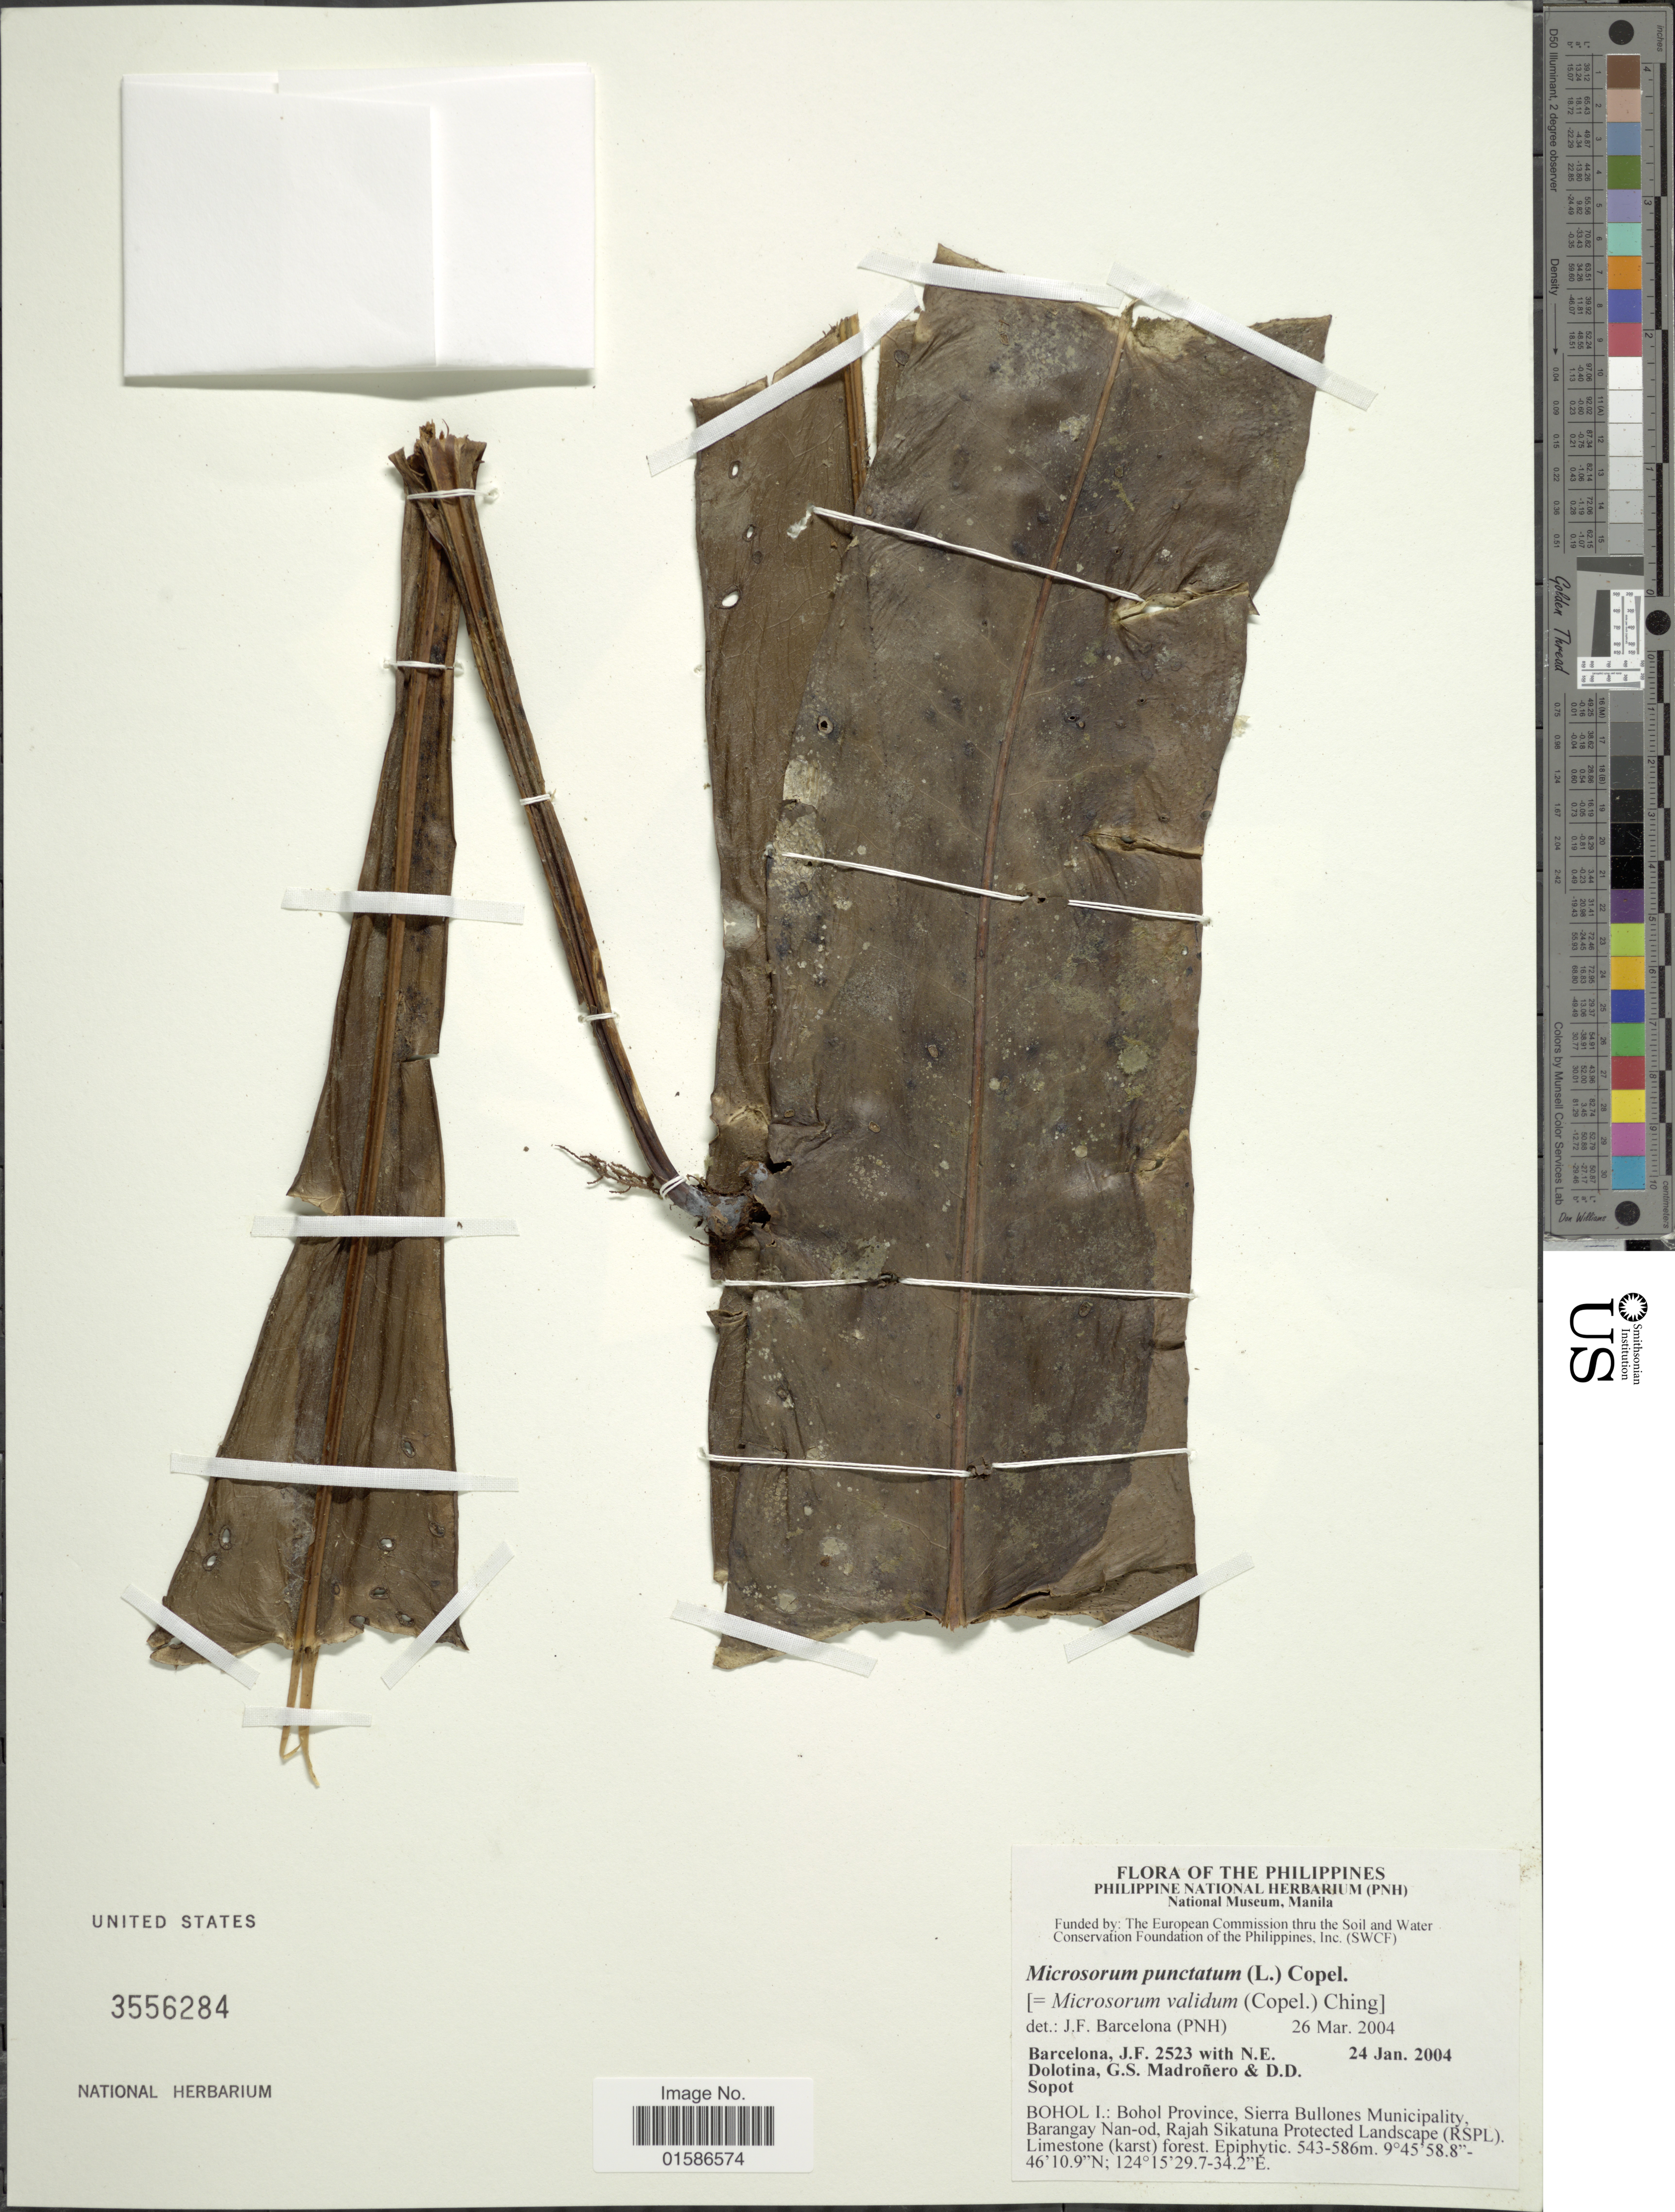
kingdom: Plantae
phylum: Tracheophyta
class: Polypodiopsida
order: Polypodiales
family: Polypodiaceae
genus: Microsorum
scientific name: Microsorum punctatum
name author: (L.) Copel.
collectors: J. F. Barcelona, N. Dolotina, G. Madroñero & D. Sopot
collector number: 2523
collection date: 2004-01-24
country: Philippines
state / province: Central Visayas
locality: Bohol I: Bohol Province, Sierra Bullones Municipality, Barrangay Nan-od, Rajah Sikatuna Protected Landscape (RSPL)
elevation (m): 543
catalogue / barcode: US 3556284